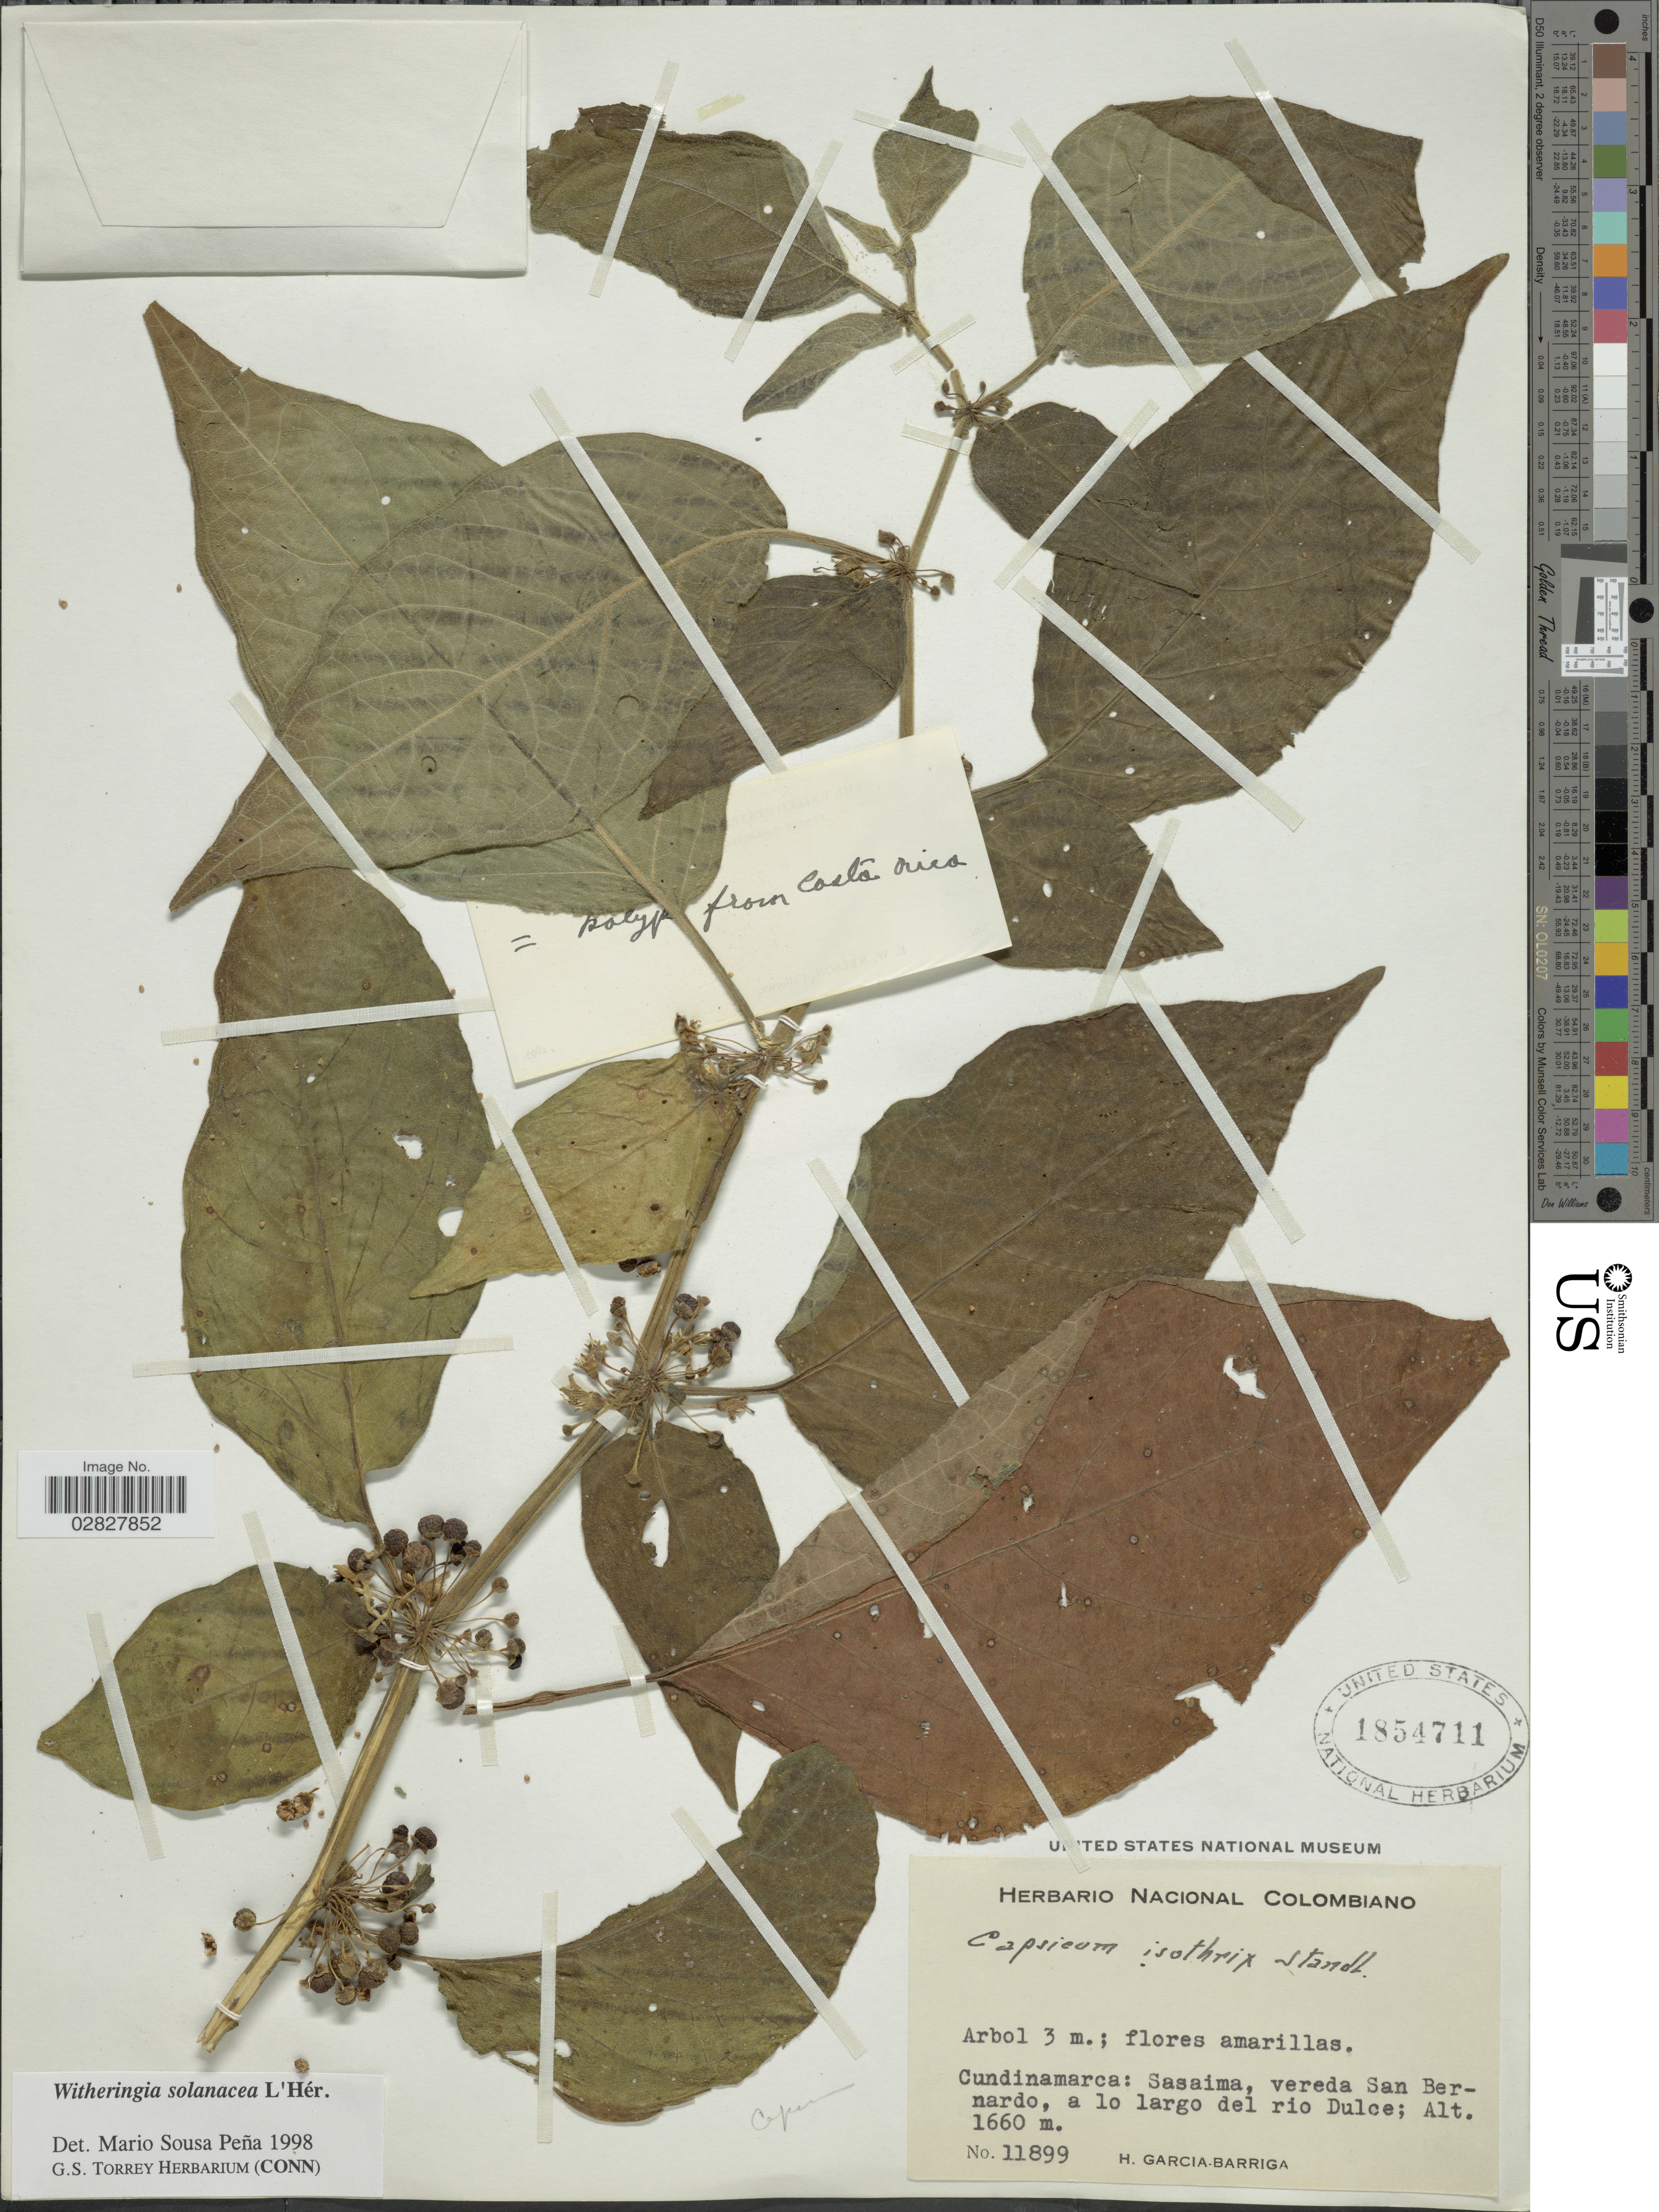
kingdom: Plantae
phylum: Tracheophyta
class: Magnoliopsida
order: Solanales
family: Solanaceae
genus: Witheringia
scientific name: Witheringia solanacea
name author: L'Hér.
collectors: H. García Barriga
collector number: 11899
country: Colombia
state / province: Cundinamarca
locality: Cundinamarca: Sasaima, vereda San Bernardo, a lo largo del rio Dulce.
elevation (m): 1660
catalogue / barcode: US 1854711